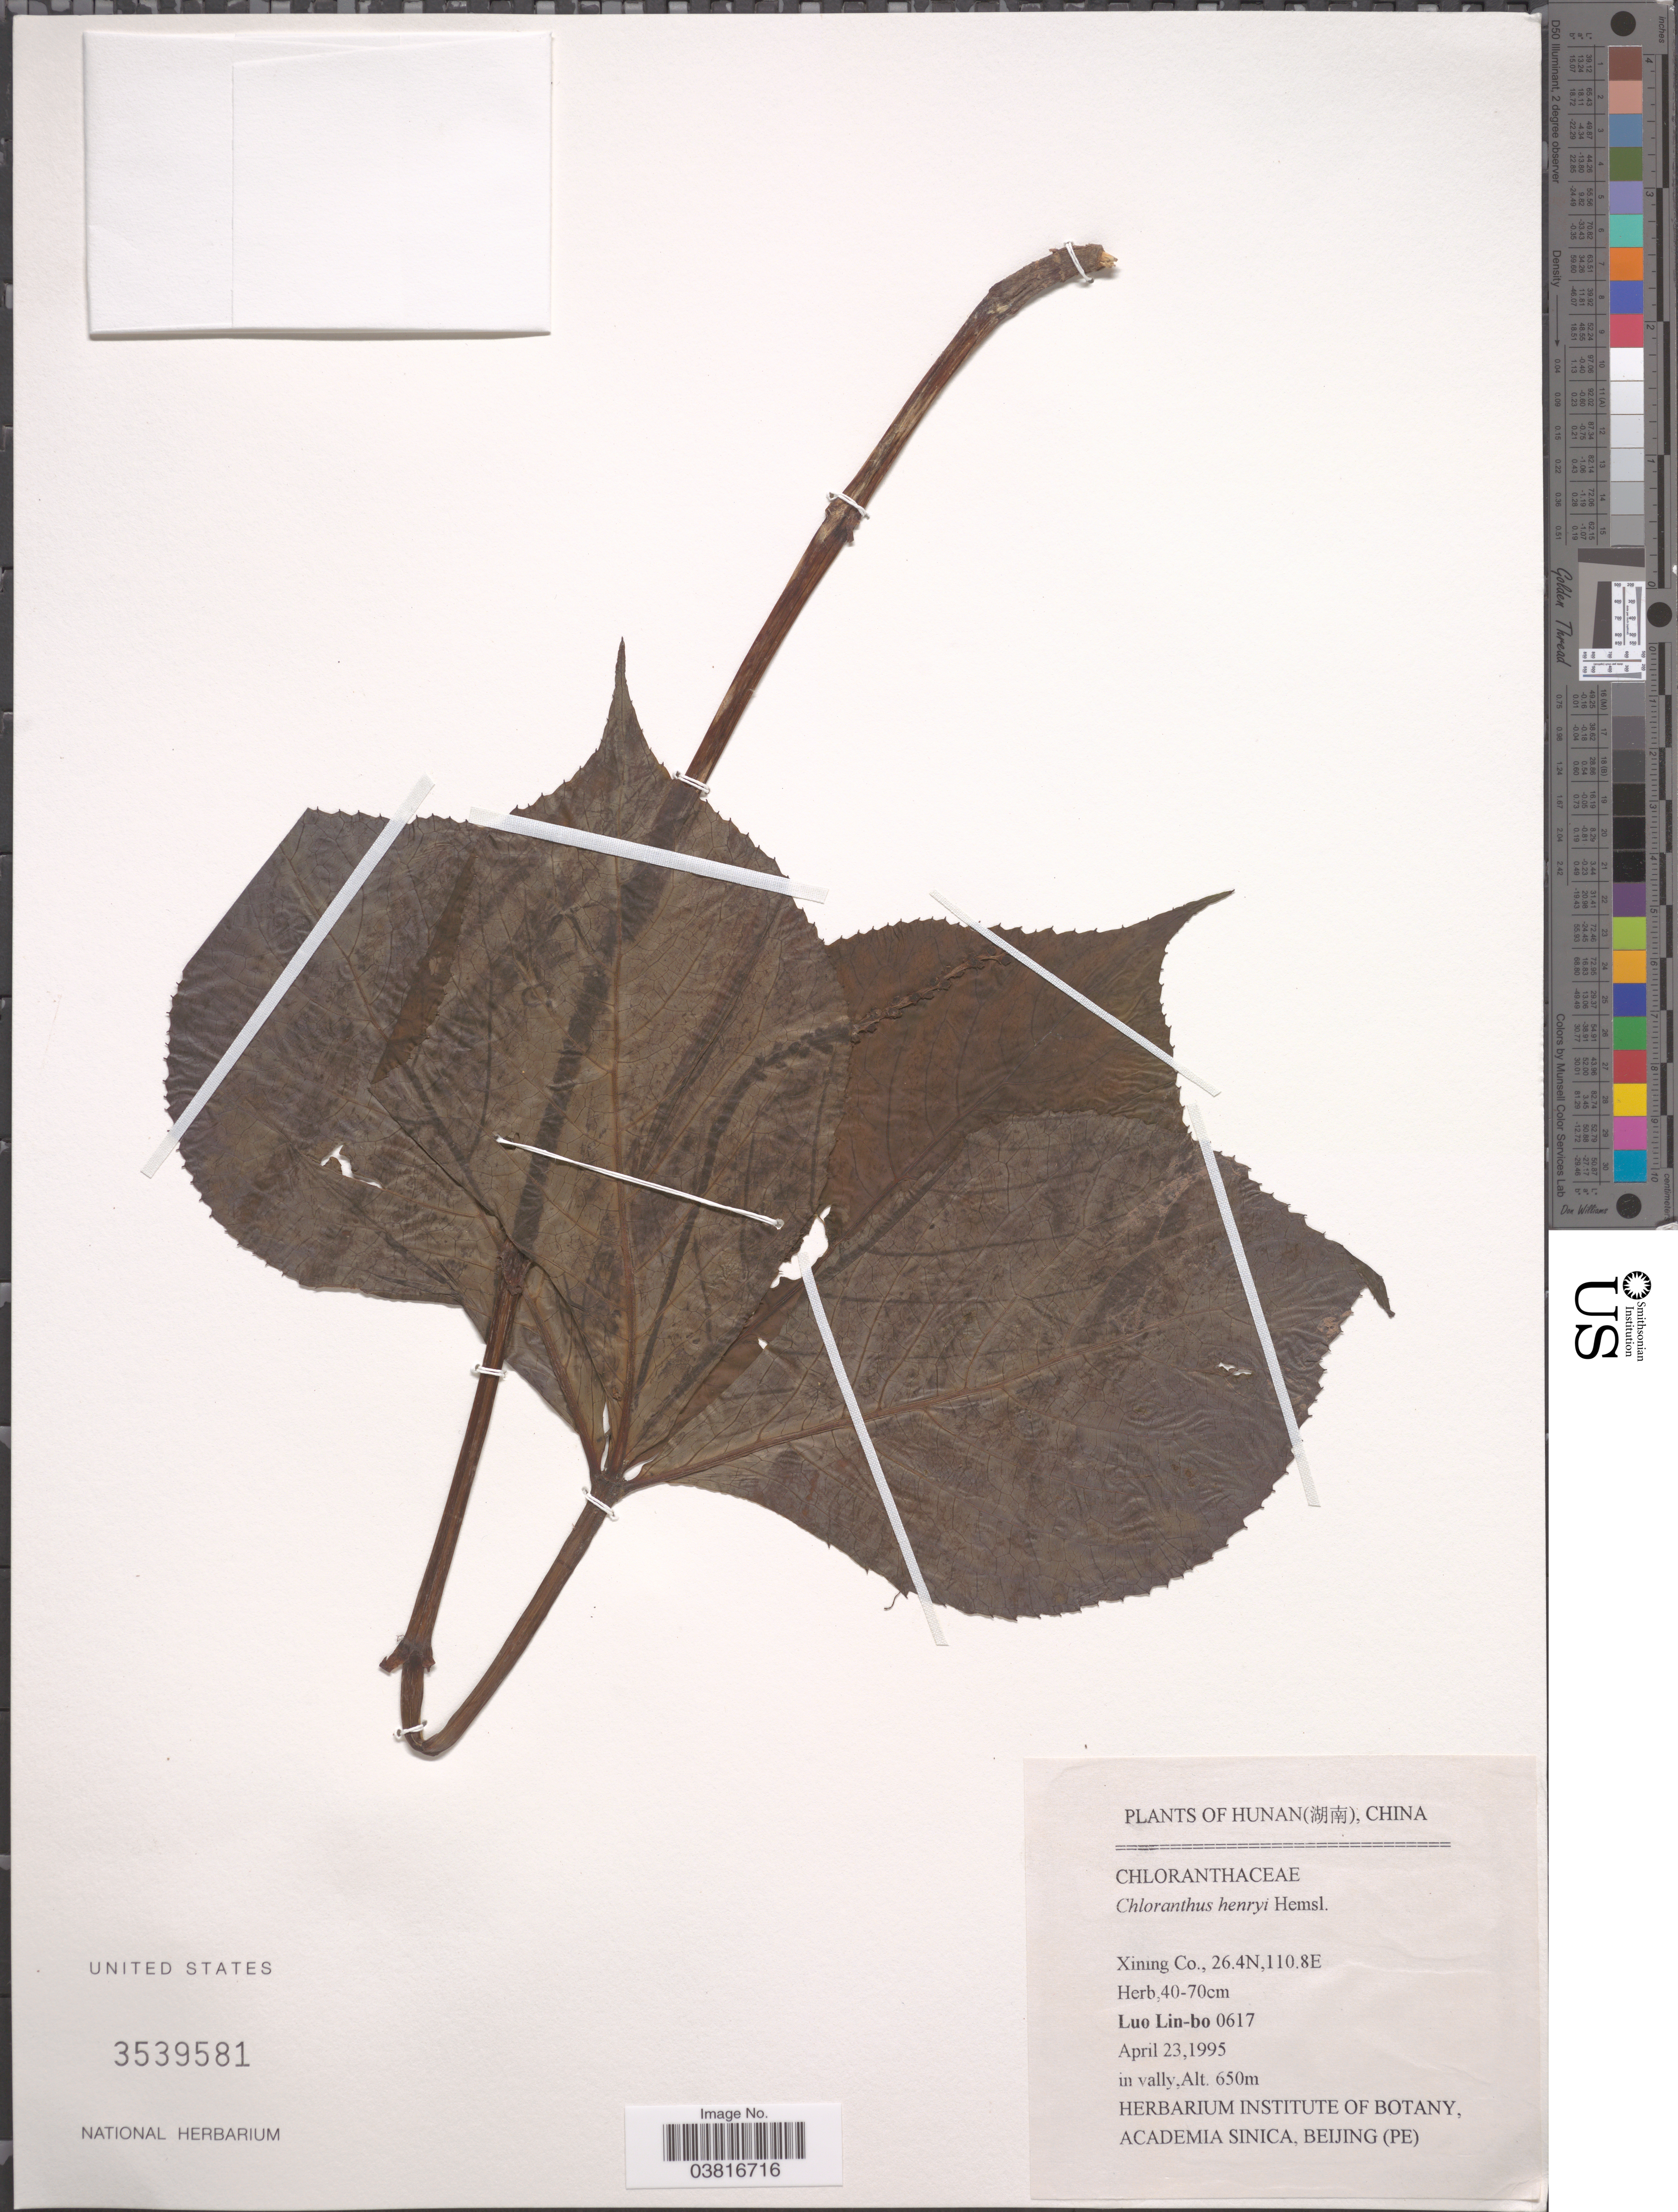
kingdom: Plantae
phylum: Tracheophyta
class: Magnoliopsida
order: Chloranthales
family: Chloranthaceae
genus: Chloranthus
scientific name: Chloranthus henryi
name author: Hemsl.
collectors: L. Lin-bo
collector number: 0617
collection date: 1995-04-23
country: China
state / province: Hunan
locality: Xining Co.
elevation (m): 650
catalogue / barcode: US 3539581